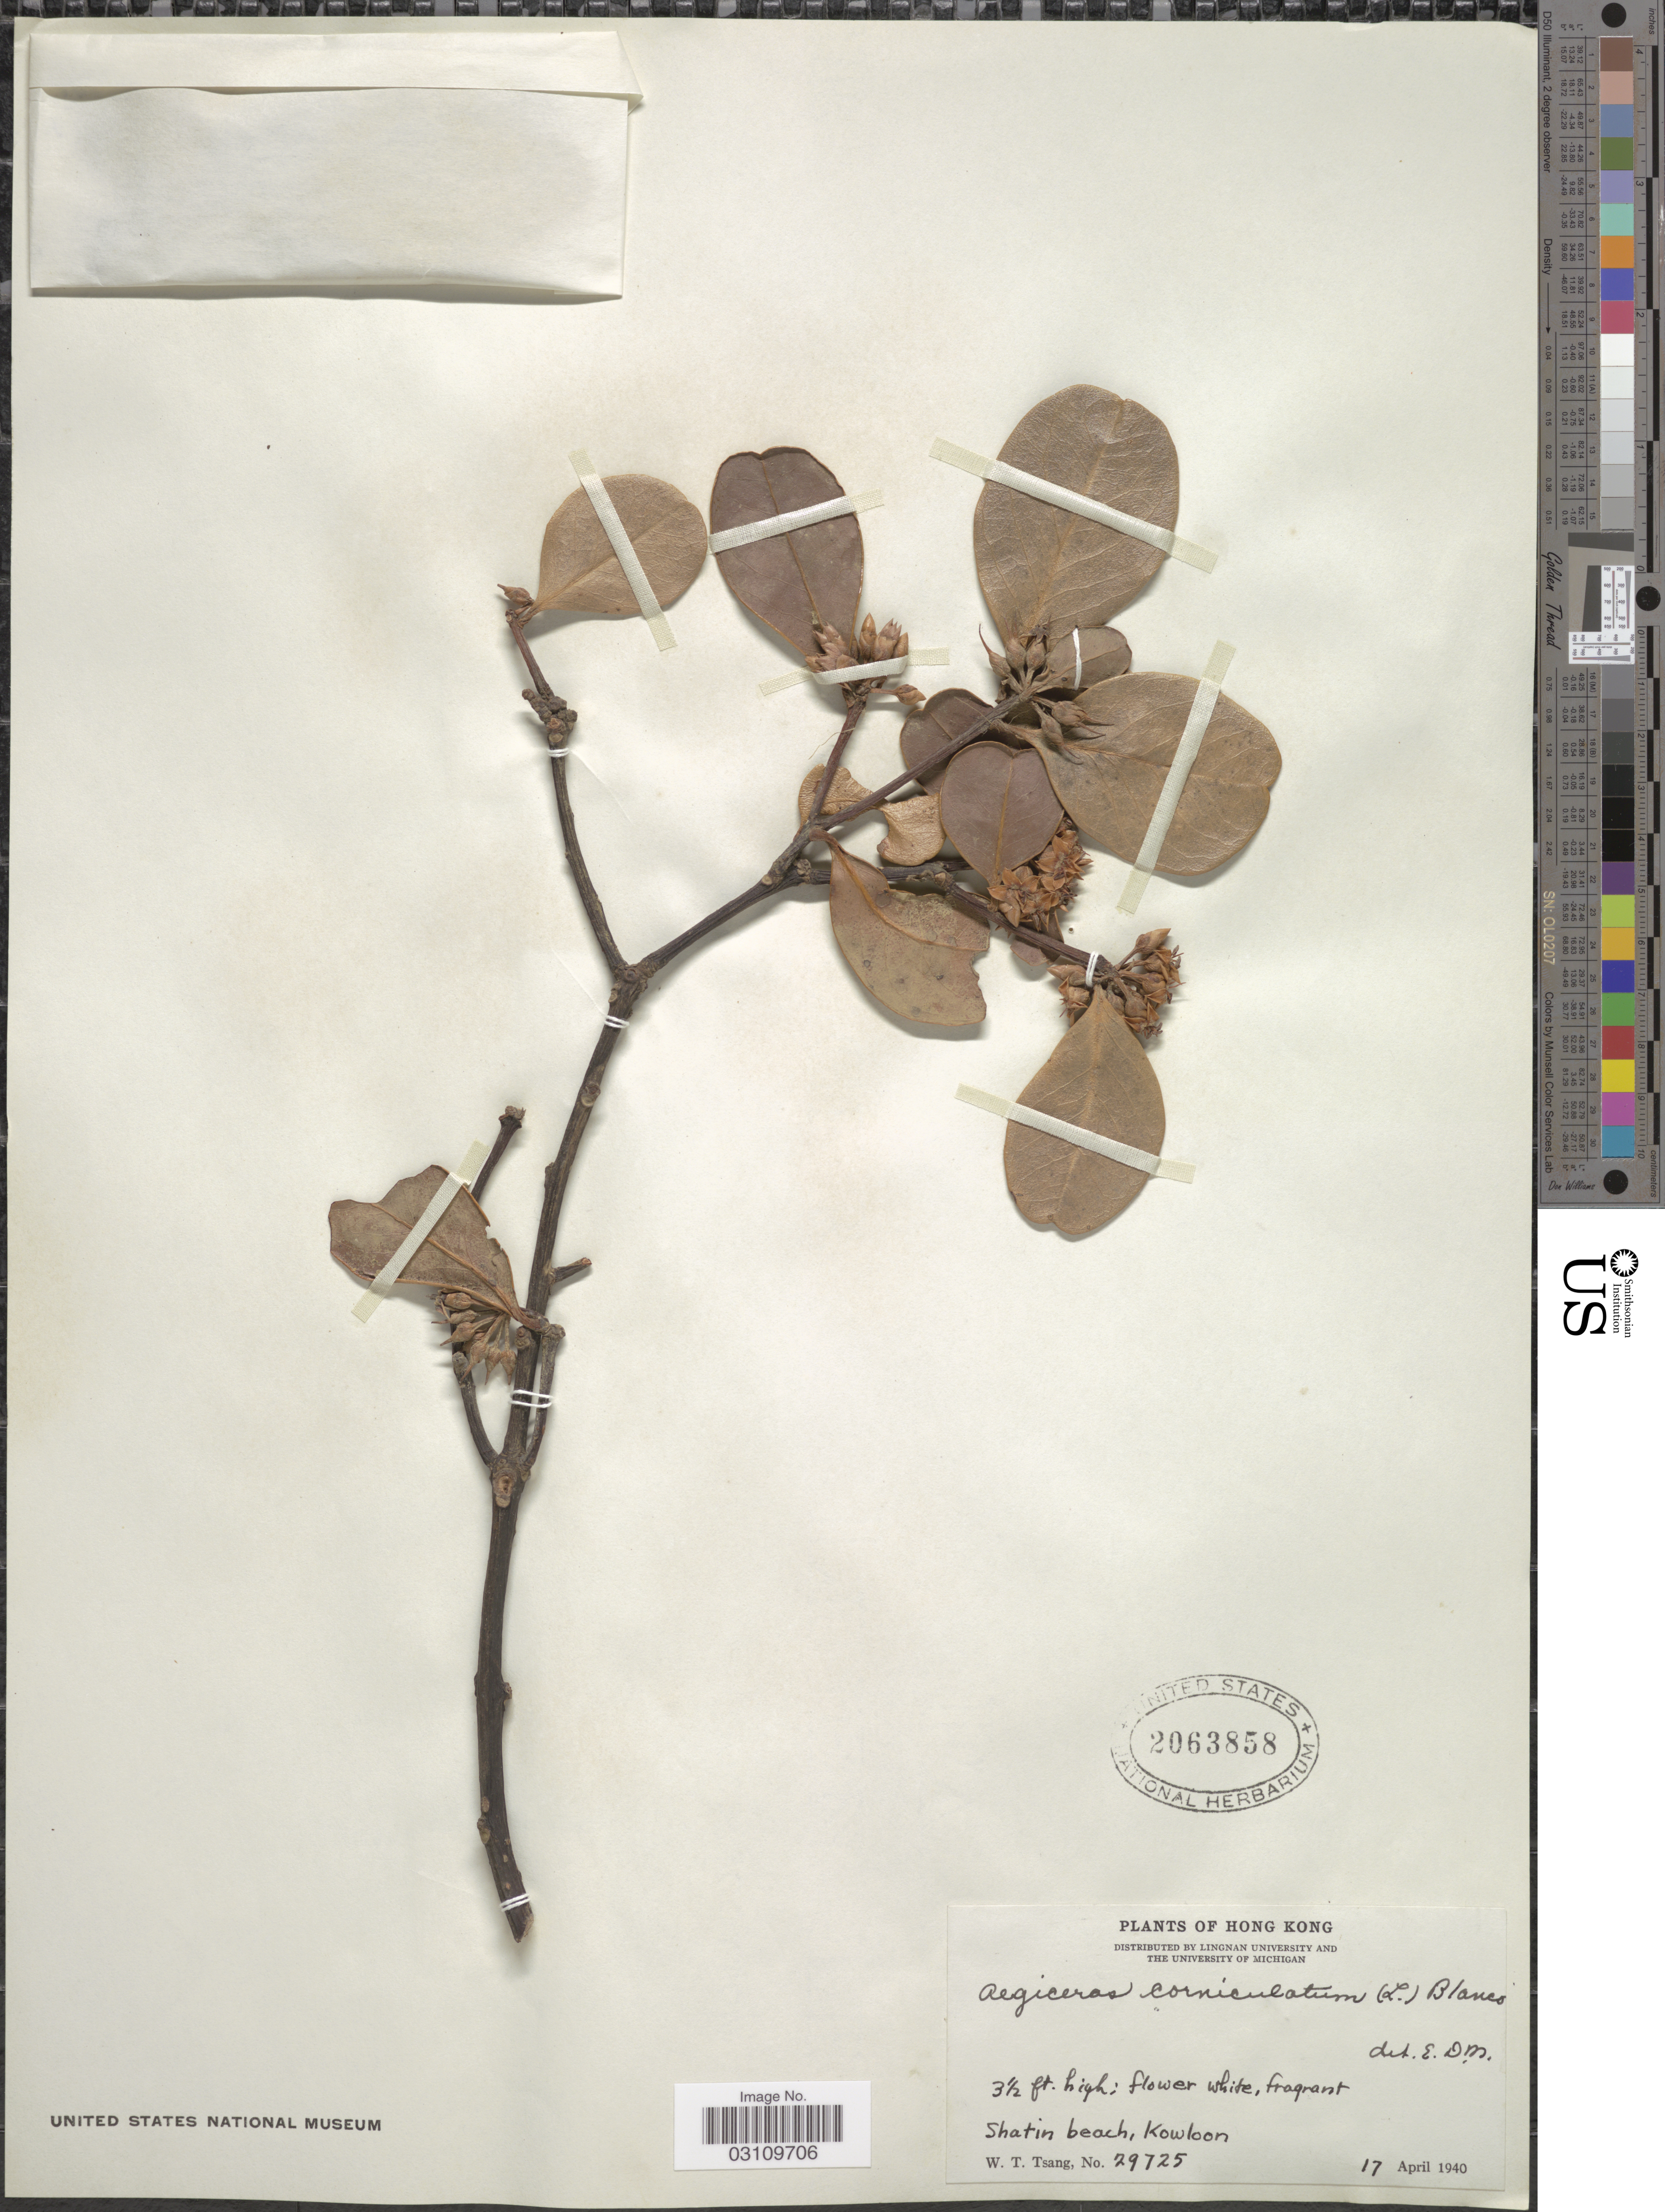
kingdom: Plantae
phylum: Tracheophyta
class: Magnoliopsida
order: Ericales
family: Primulaceae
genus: Aegiceras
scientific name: Aegiceras corniculatum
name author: (L.) Blanco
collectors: W. T. Tsang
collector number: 29725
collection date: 1940-04-17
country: China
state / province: Hong Kong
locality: Shatin beach, Kowloon.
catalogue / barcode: US 2063858